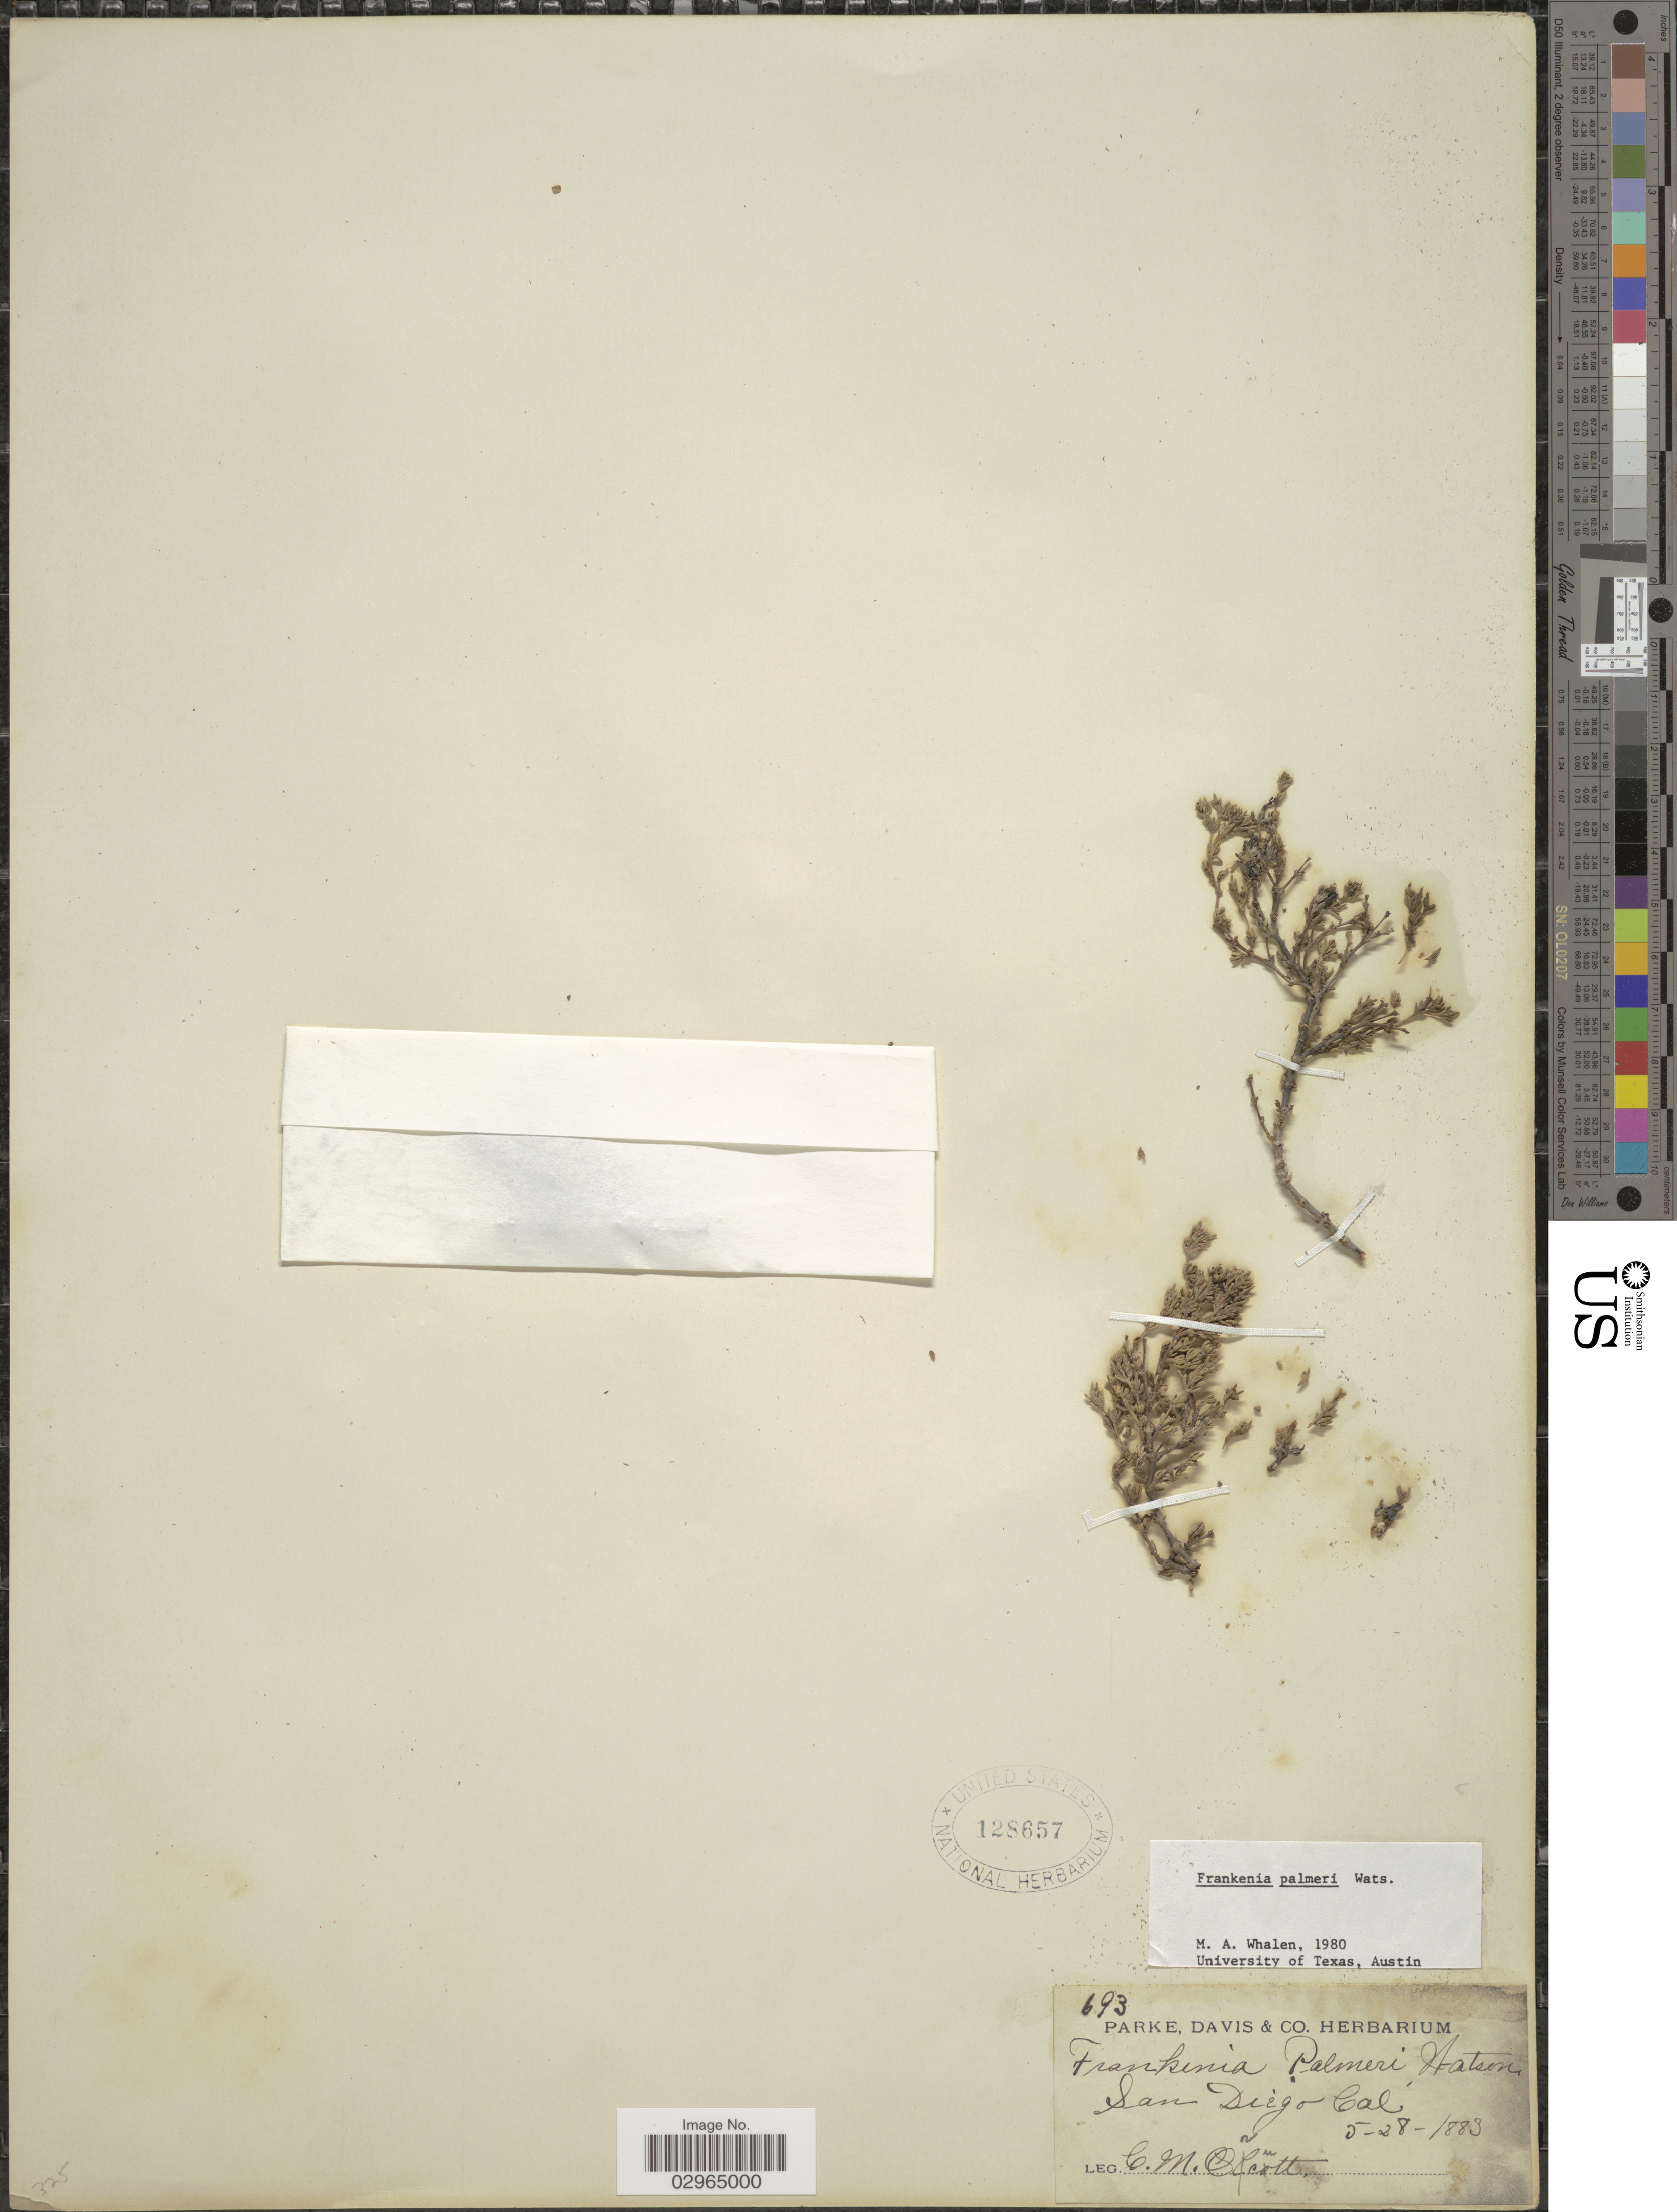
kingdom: Plantae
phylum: Tracheophyta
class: Magnoliopsida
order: Caryophyllales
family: Frankeniaceae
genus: Frankenia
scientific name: Frankenia palmeri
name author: S. Watson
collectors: C. R. Orcutt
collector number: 693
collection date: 1883-05-28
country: United States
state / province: California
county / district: San Diego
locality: San Diego.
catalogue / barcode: US 128657